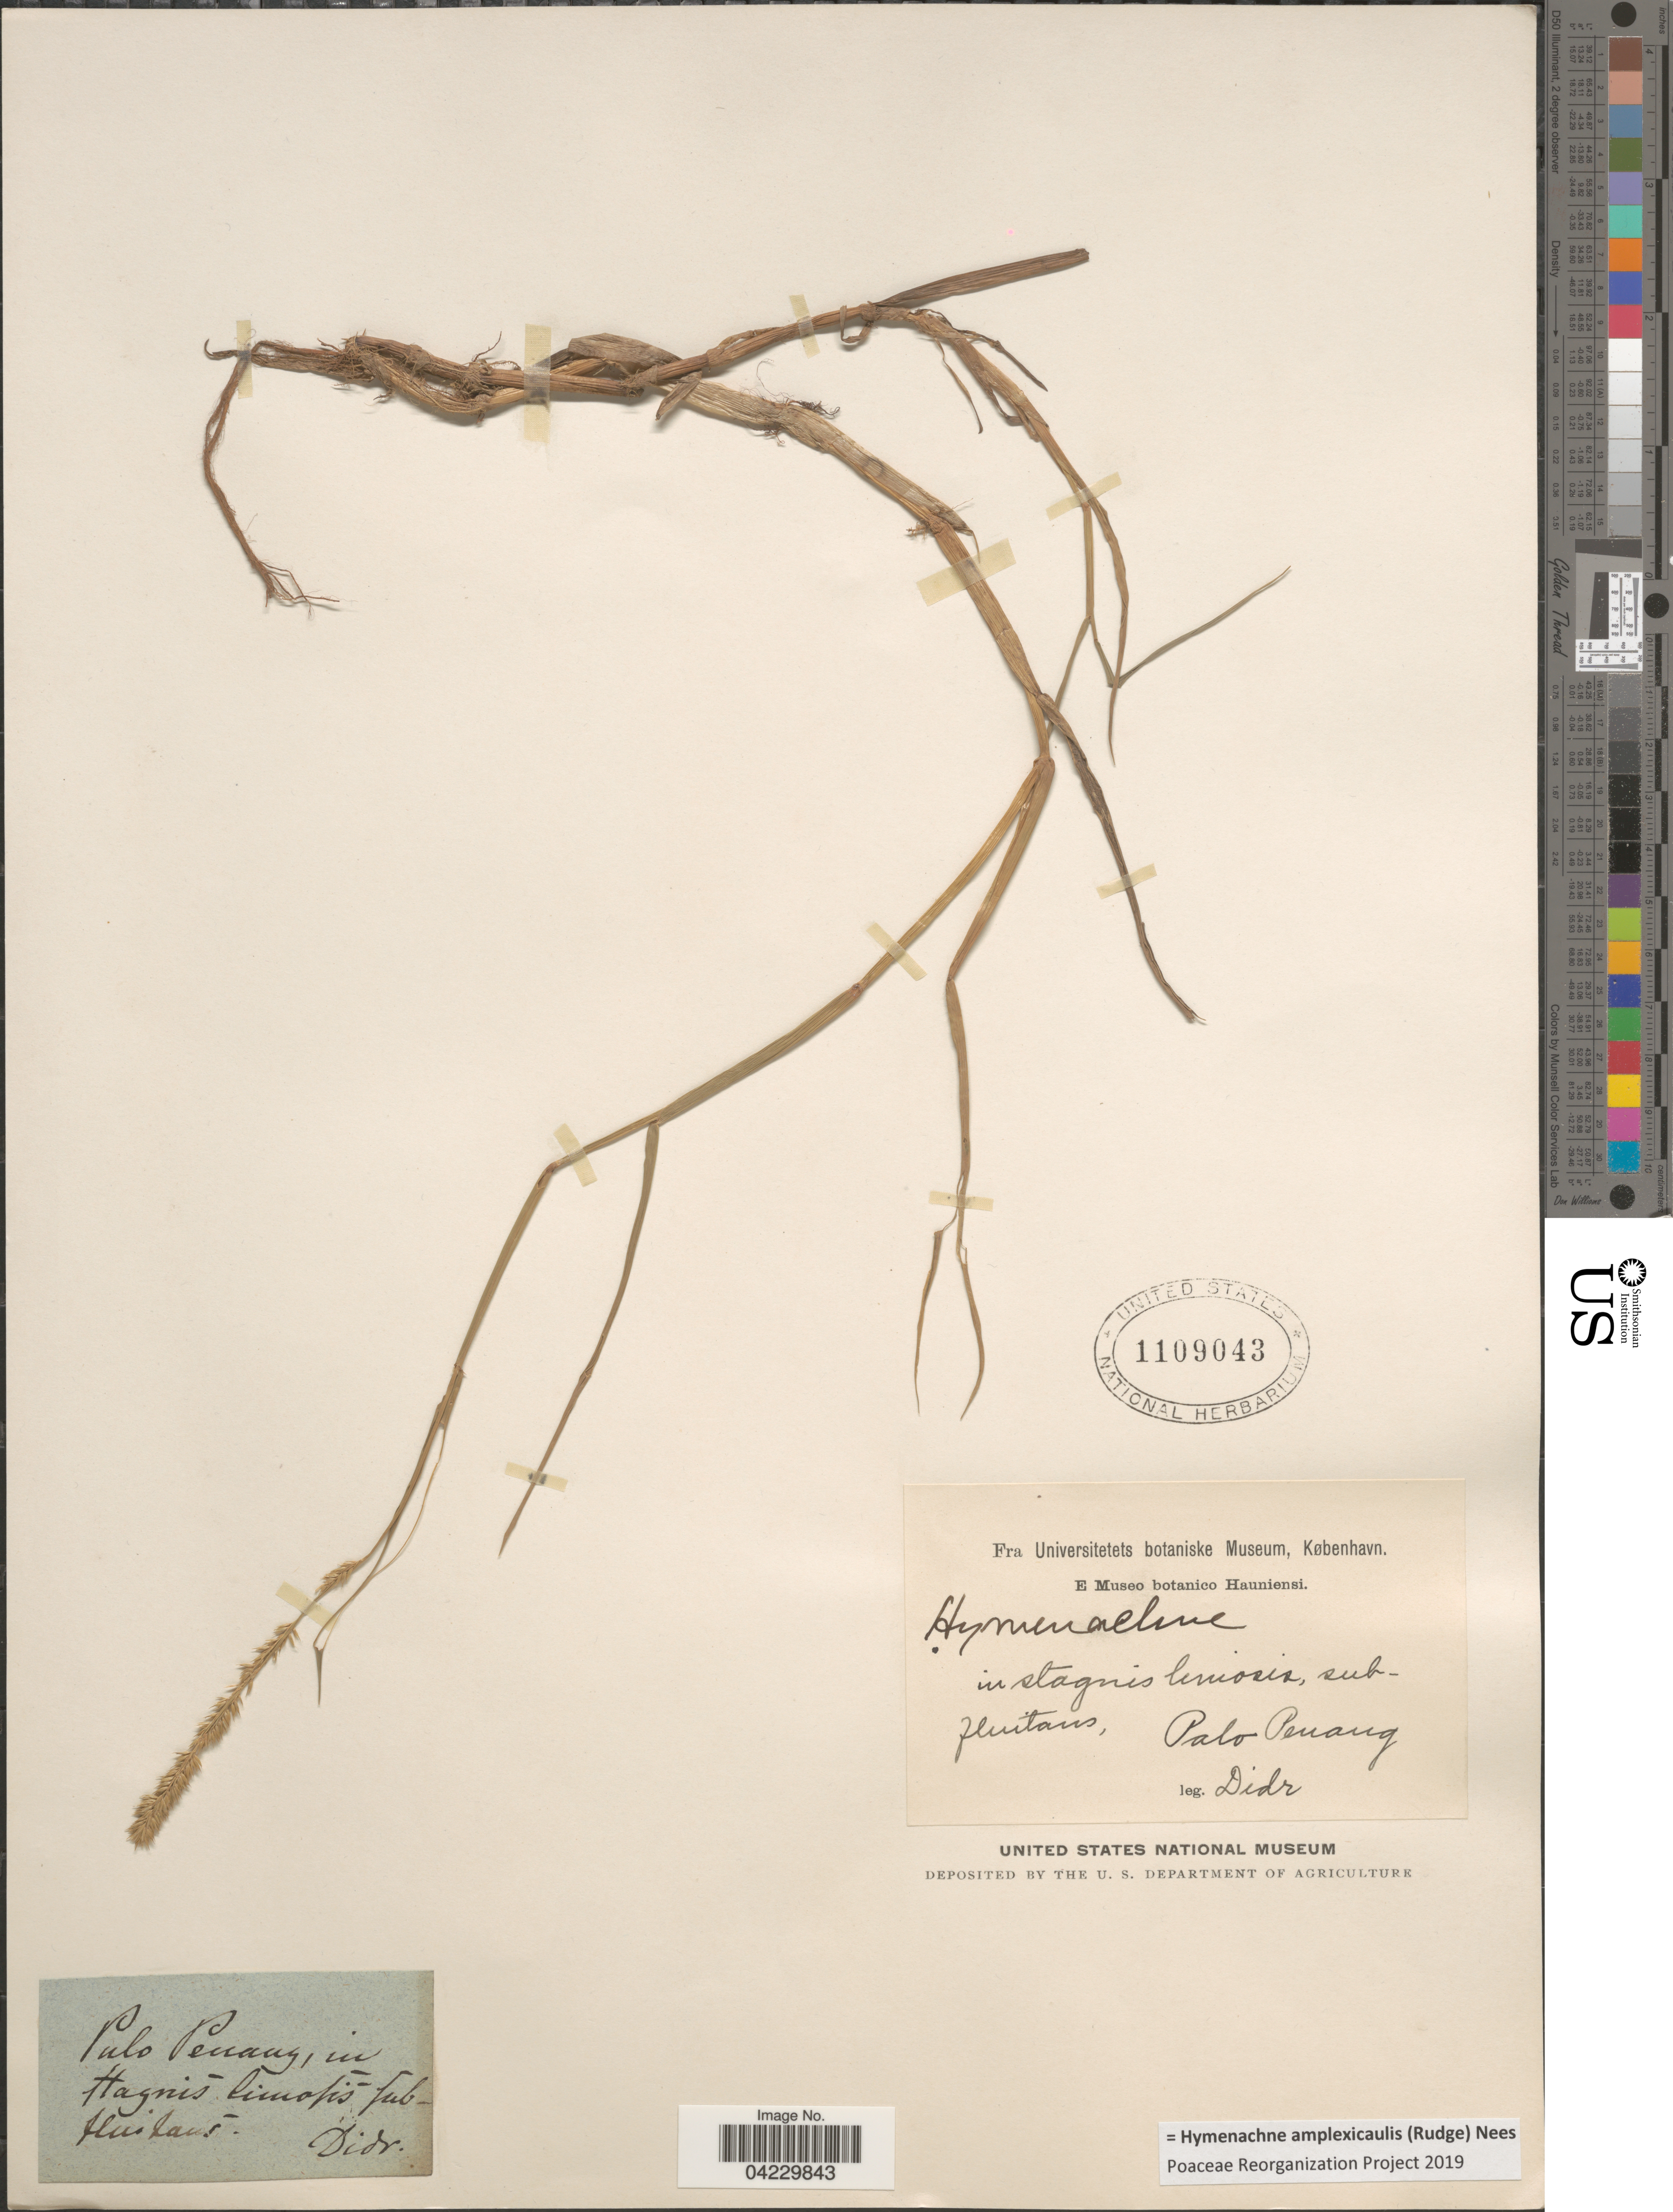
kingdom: Plantae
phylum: Tracheophyta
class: Liliopsida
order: Poales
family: Poaceae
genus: Hymenachne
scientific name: Hymenachne amplexicaulis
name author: (Rudge) Nees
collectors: Didr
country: Malaysia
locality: In stagnis limosis, subfluitans. Palo Penang.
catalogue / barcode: US 1109043